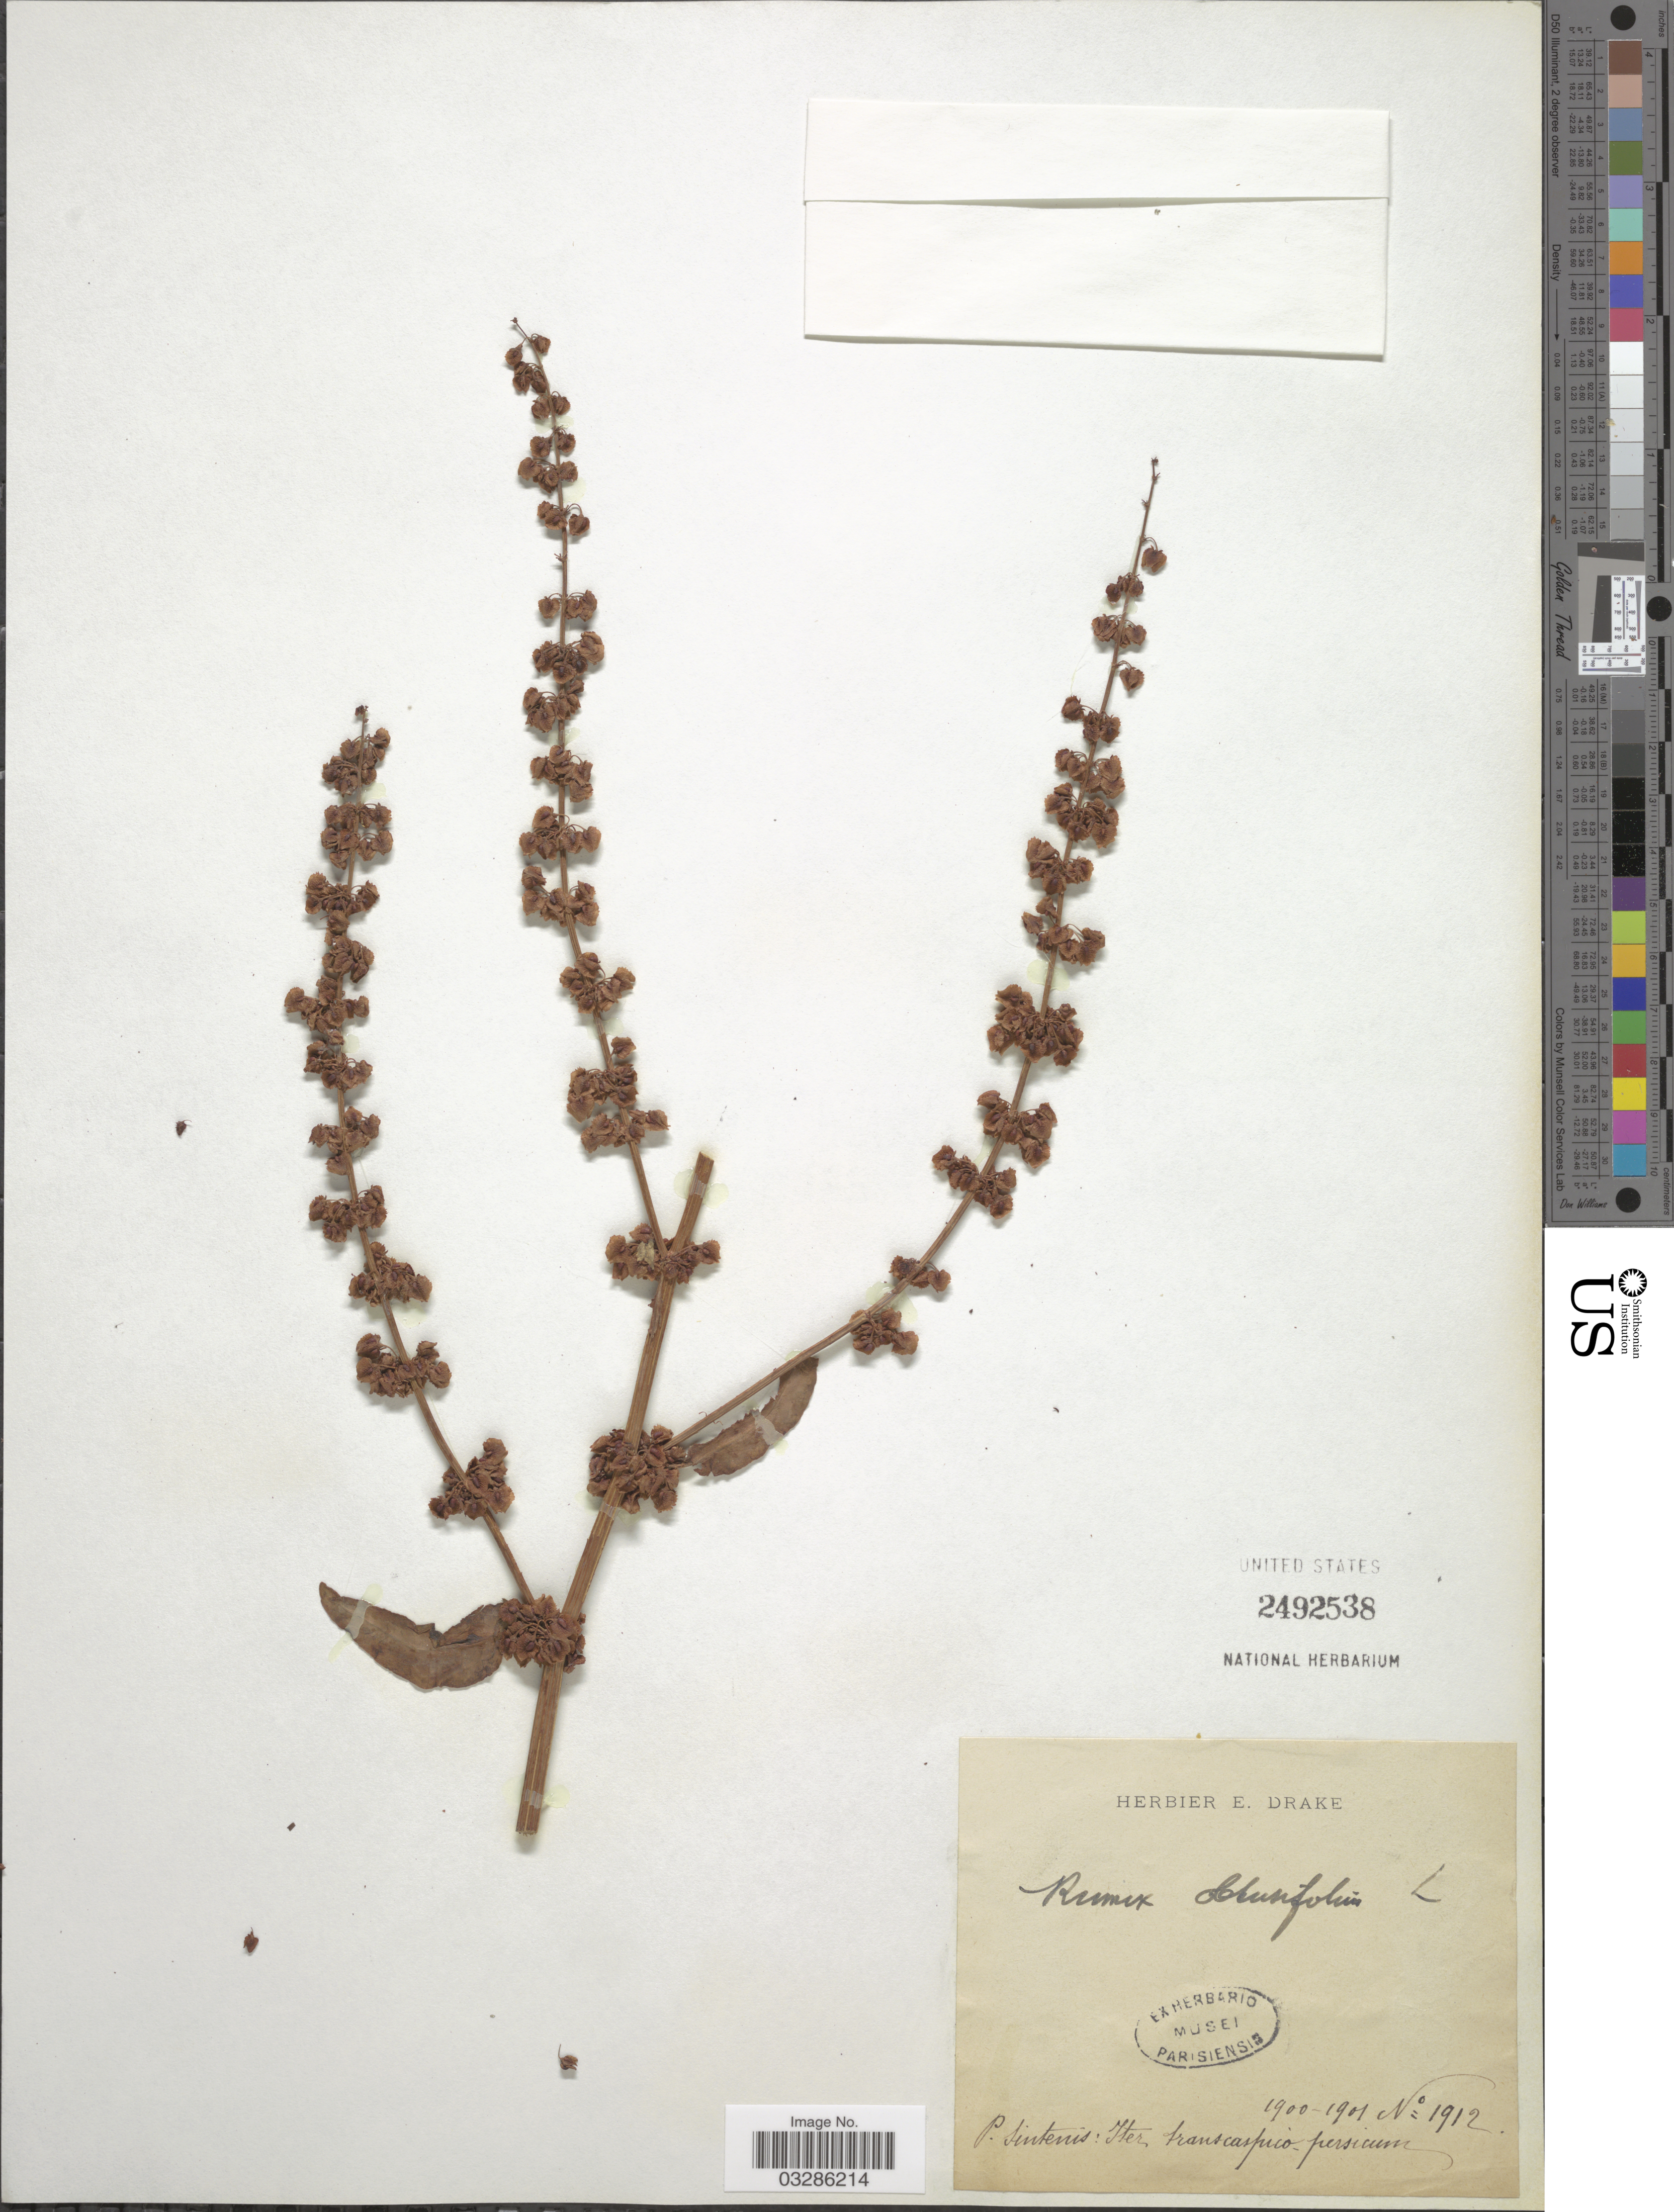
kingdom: Plantae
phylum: Tracheophyta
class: Magnoliopsida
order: Caryophyllales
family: Polygonaceae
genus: Rumex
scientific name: Rumex obtusifolius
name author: L.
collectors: P. Sintenis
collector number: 1912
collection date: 1900/1901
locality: Iter transcaspico persicum.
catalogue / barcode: US 2492538